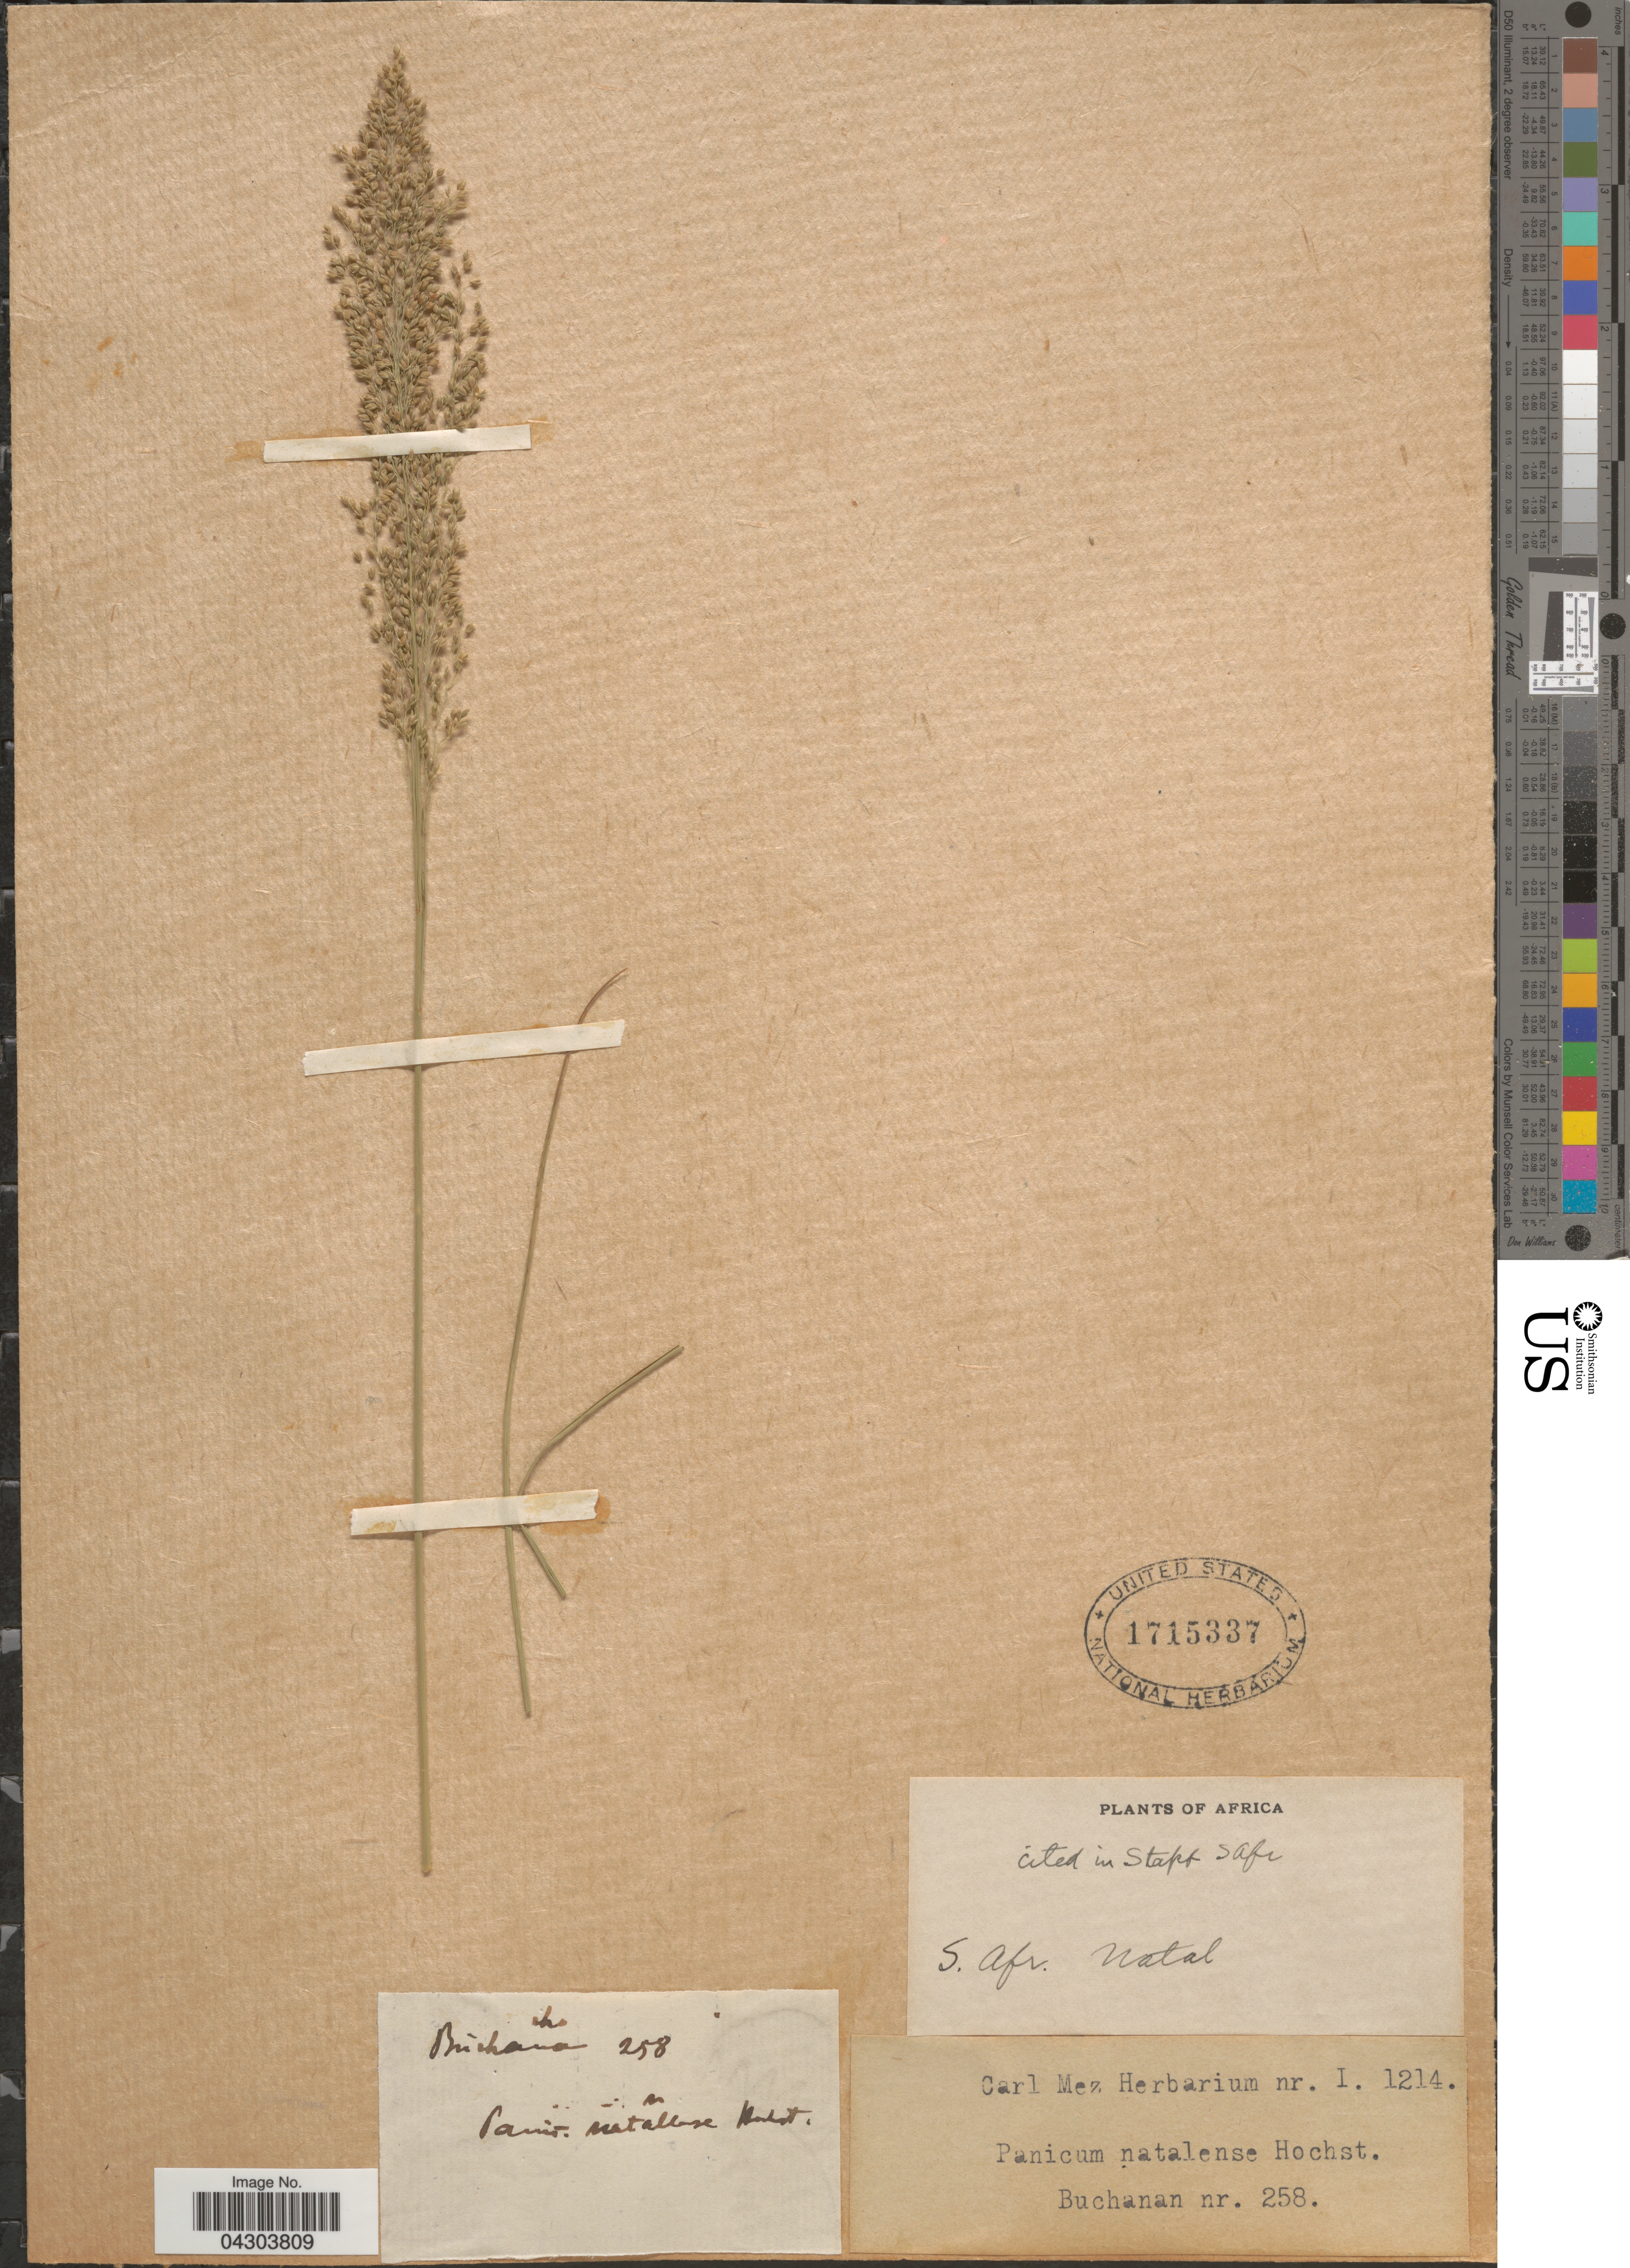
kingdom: Plantae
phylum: Tracheophyta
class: Liliopsida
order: Poales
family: Poaceae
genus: Panicum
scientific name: Panicum natalense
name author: Hochst.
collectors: -. Buchanan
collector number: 258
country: South Africa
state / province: KwaZulu-Natal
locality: Africa. Natal.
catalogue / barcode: US 1715337